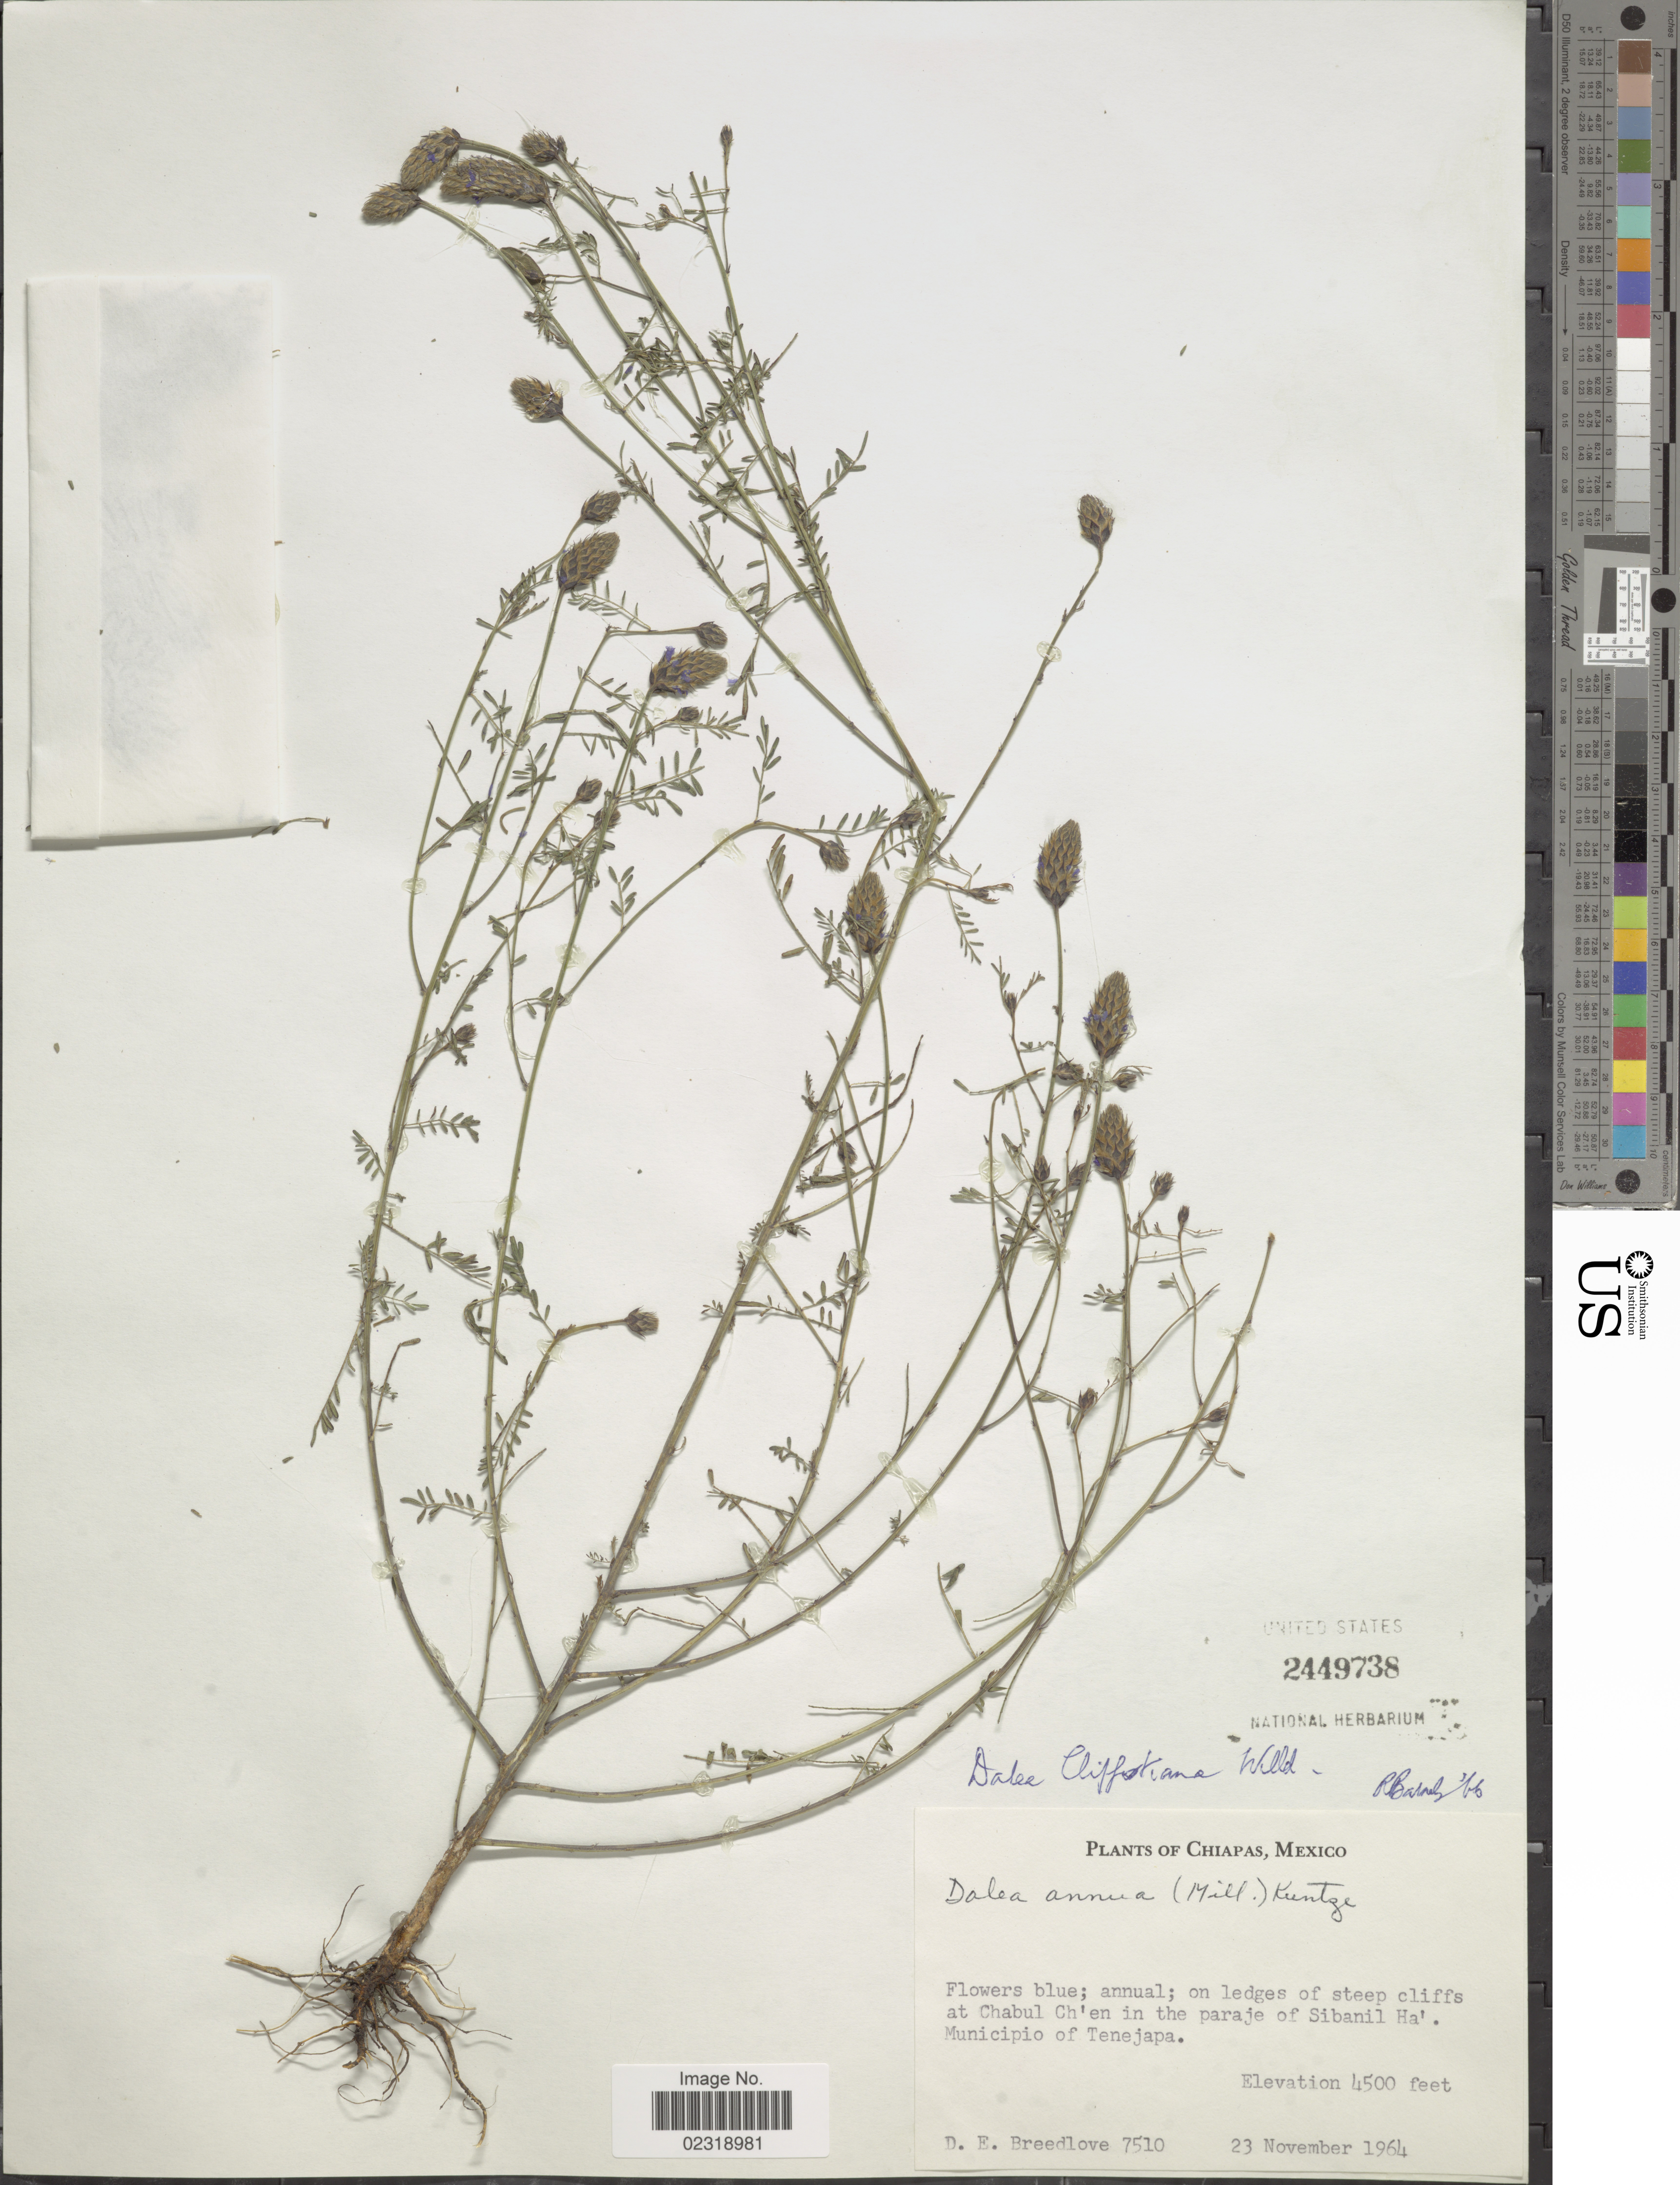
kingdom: Plantae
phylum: Tracheophyta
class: Magnoliopsida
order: Fabales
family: Fabaceae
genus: Dalea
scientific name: Dalea cliffortiana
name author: Willd.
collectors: D. E. Breedlove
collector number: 7510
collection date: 1964-11-23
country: Mexico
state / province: Chiapas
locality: Chiapas, Mexico, On ledges of steep cliffs at Chabul Ch'en in the paraje of Sibanil Ha' Municipio of Tenejapa.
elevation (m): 1372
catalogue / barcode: US 2449738